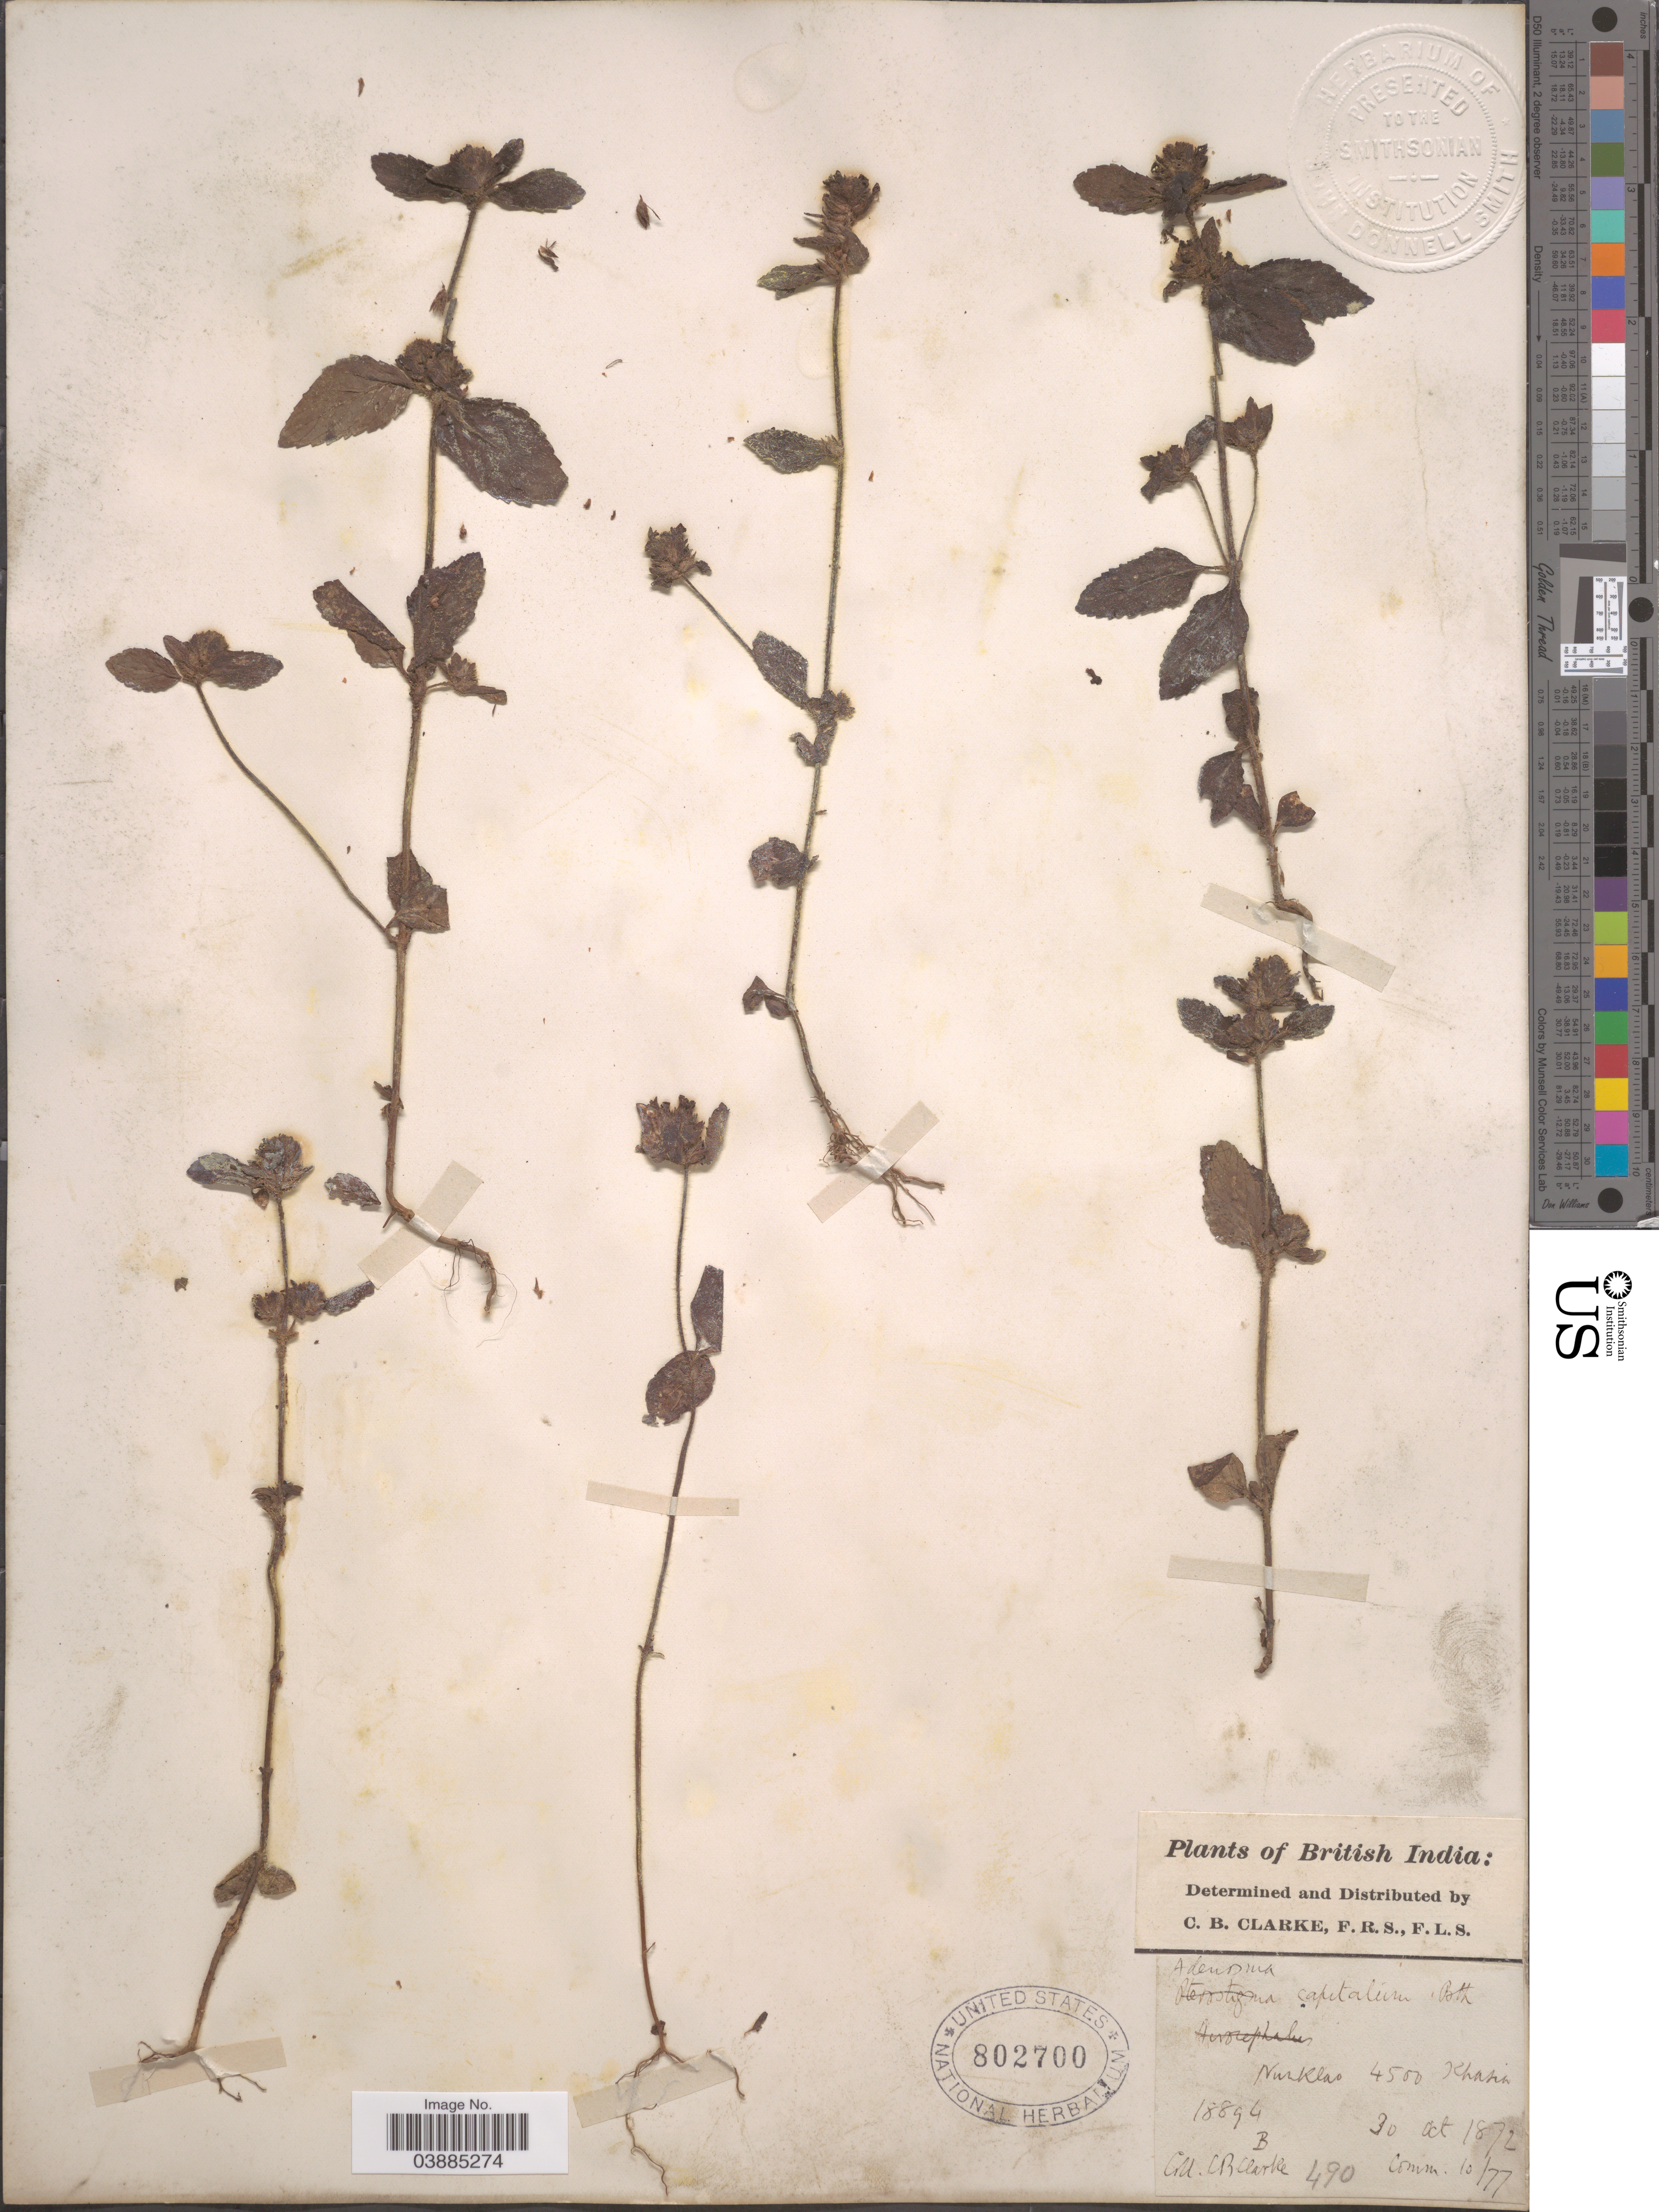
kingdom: Plantae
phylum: Tracheophyta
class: Magnoliopsida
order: Lamiales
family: Plantaginaceae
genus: Adenosma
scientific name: Adenosma indianum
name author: (Lour.) Merr.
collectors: C. B. Clarke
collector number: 18894B/490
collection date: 1872-10-30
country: India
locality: British India. Nurklao, Khasia.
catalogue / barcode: US 802700